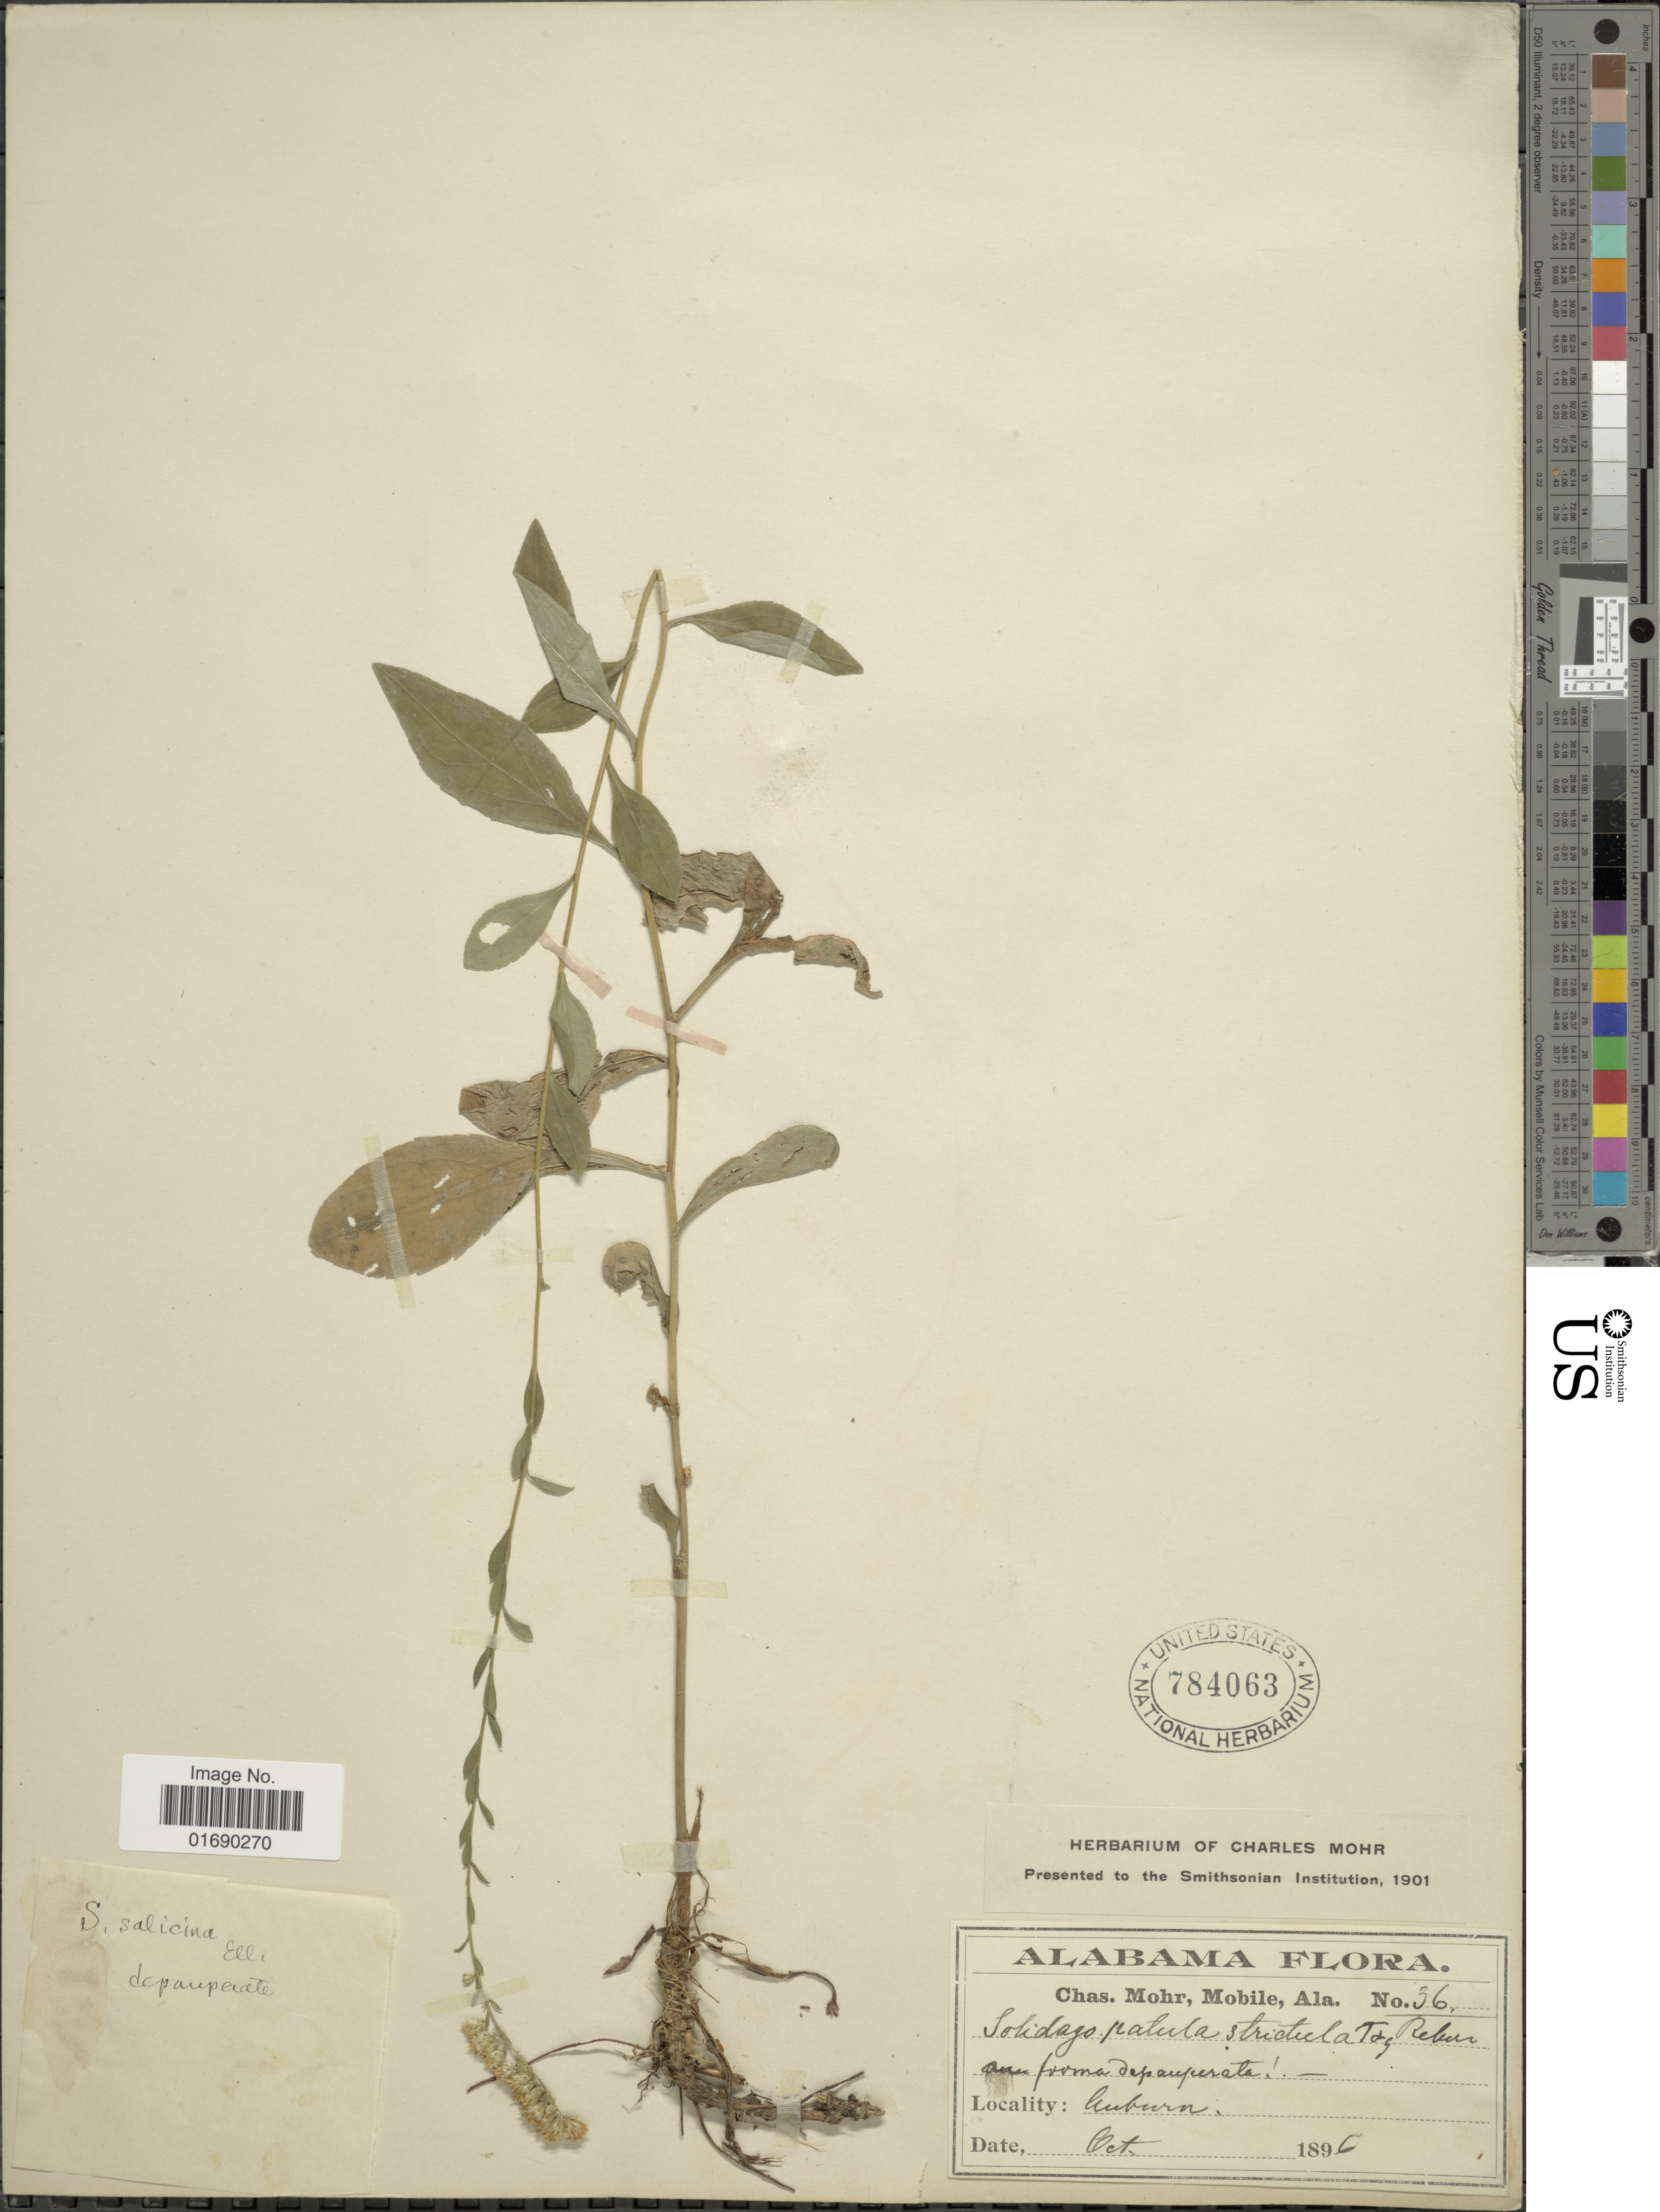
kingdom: Plantae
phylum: Tracheophyta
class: Magnoliopsida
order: Asterales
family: Asteraceae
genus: Solidago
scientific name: Solidago salicina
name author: Elliot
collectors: Mohr, C. T. (herbarium)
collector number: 36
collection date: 1896-10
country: United States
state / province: Alabama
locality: Auburn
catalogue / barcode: US 784063